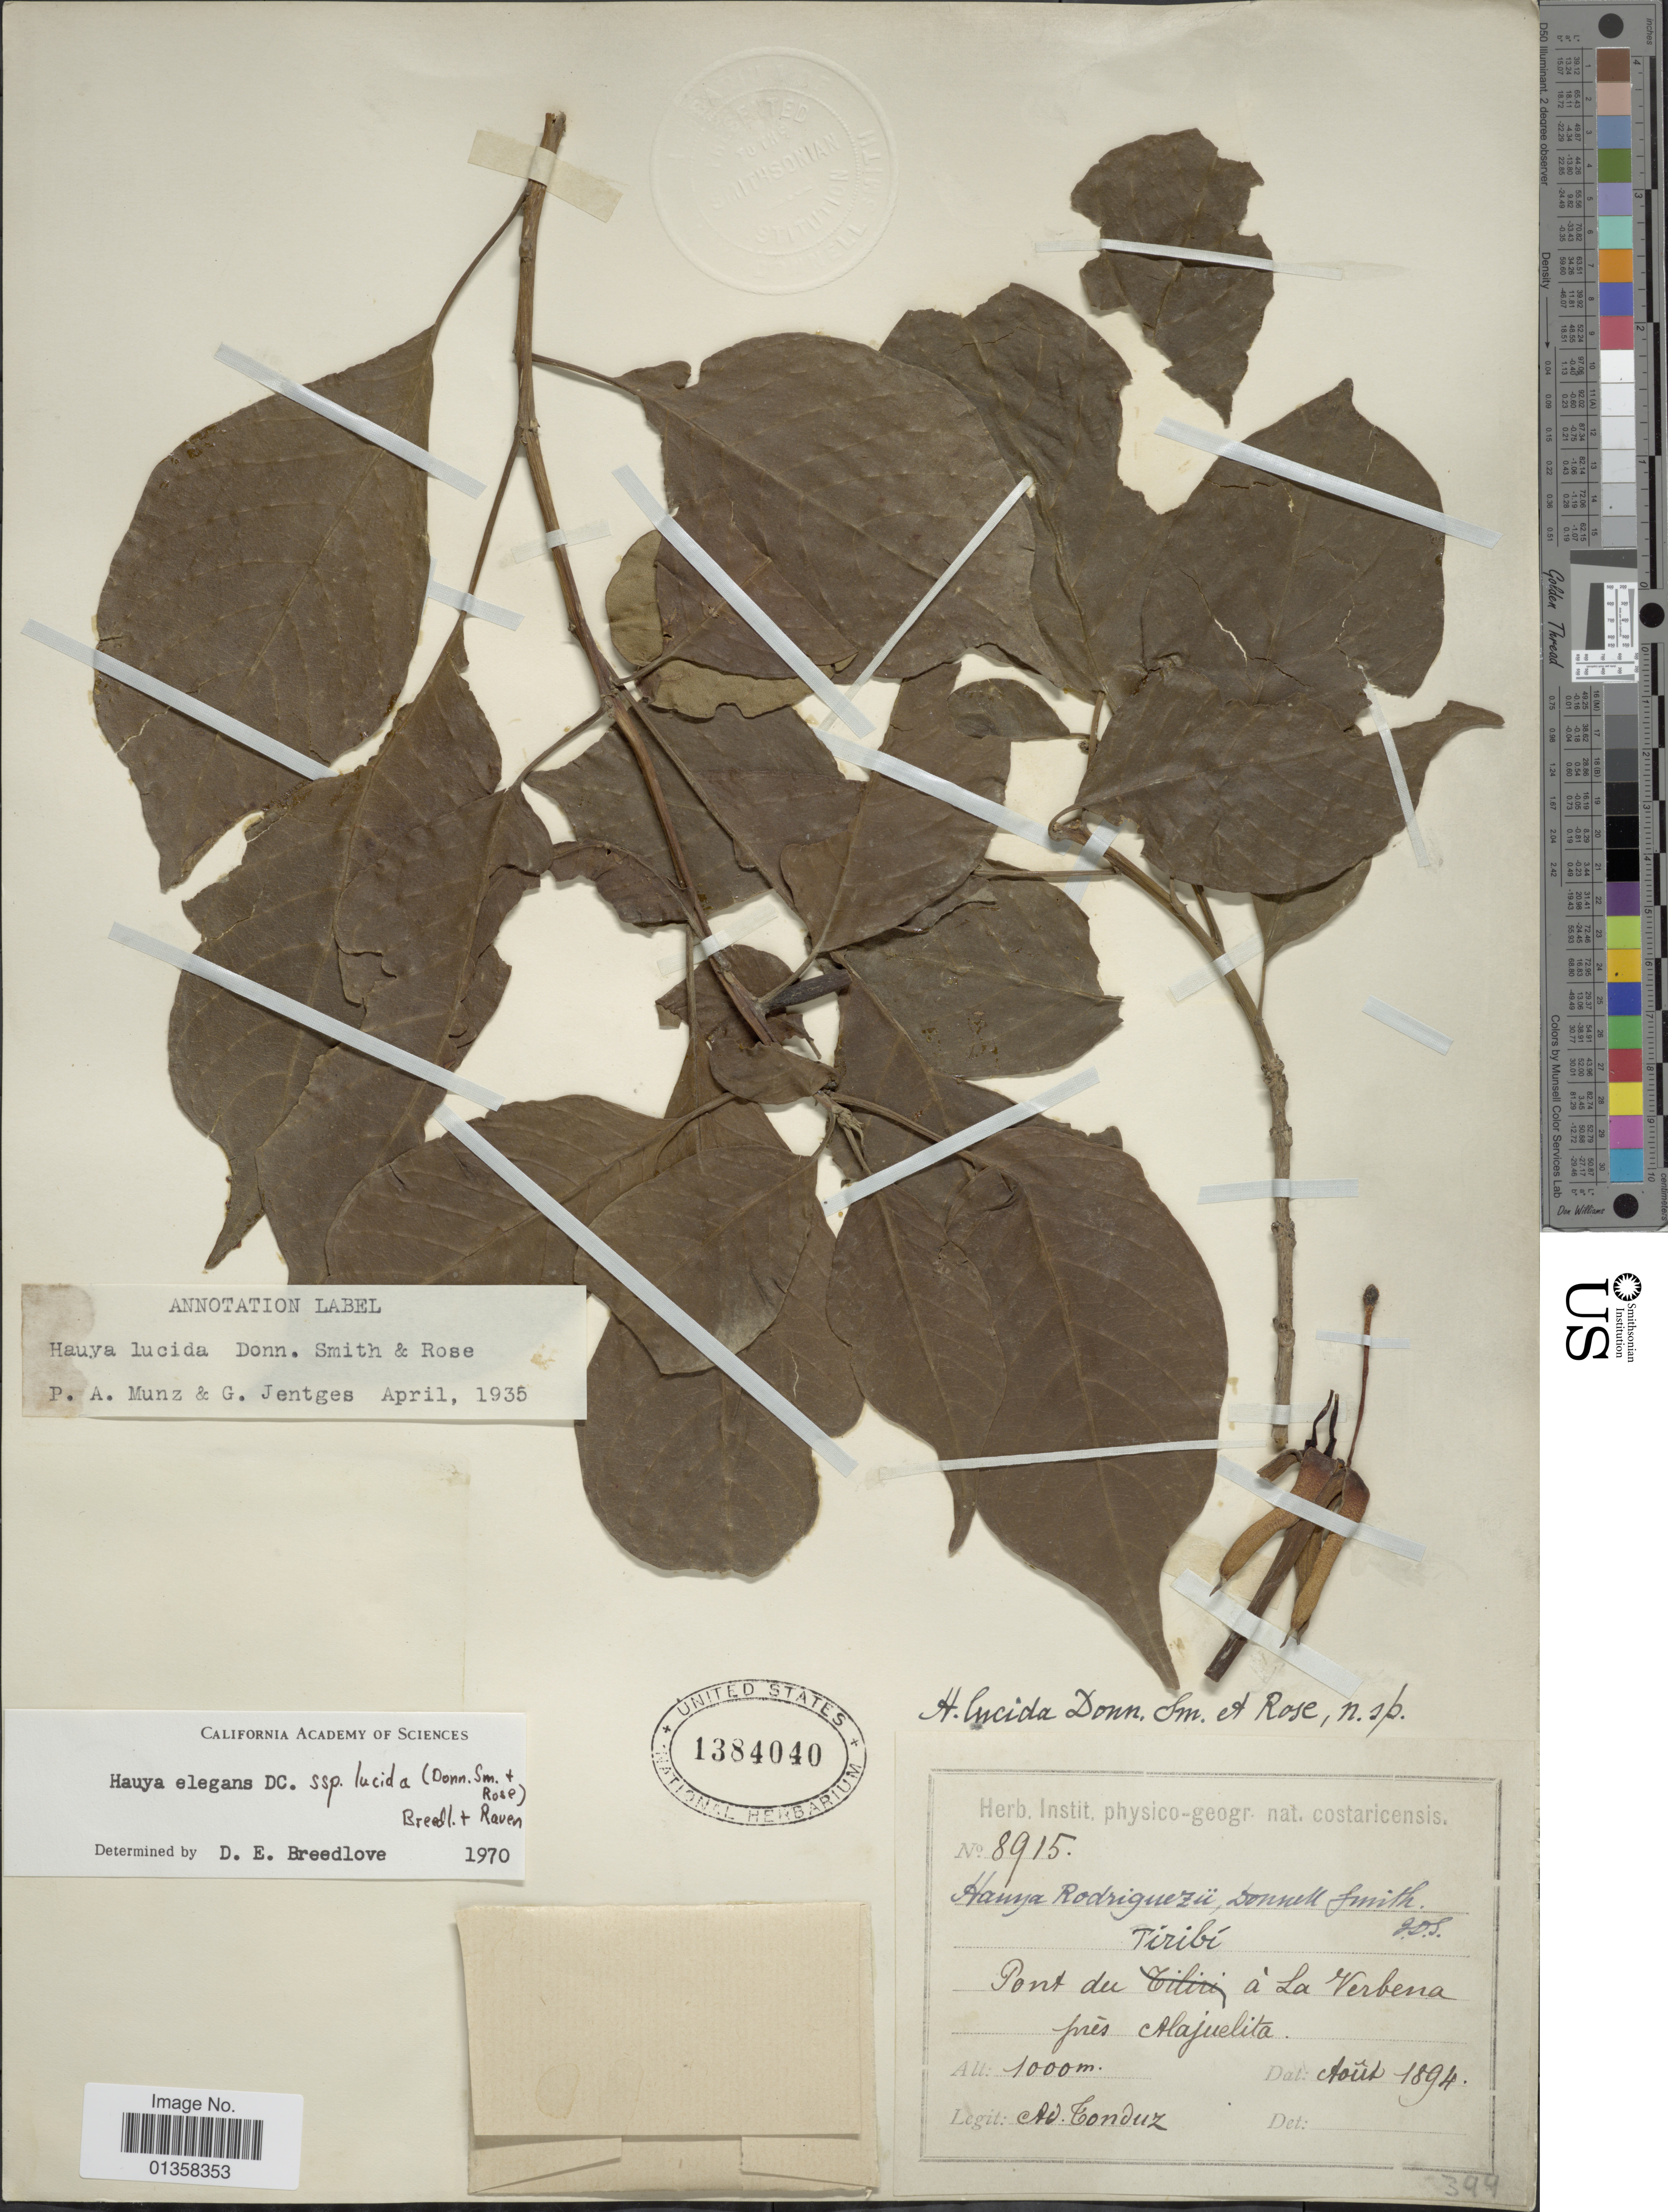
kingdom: Plantae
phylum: Tracheophyta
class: Magnoliopsida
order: Myrtales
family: Onagraceae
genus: Hauya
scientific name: Hauya elegans subsp. lucida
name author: (Donn. Sm. & Rose) P.H. Raven & Breedlove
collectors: A. Tonduz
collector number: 8915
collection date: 1894-08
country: Costa Rica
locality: Tiribí, Pont du á la Verbena prés Alajuelita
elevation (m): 1000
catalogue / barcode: US 1384040